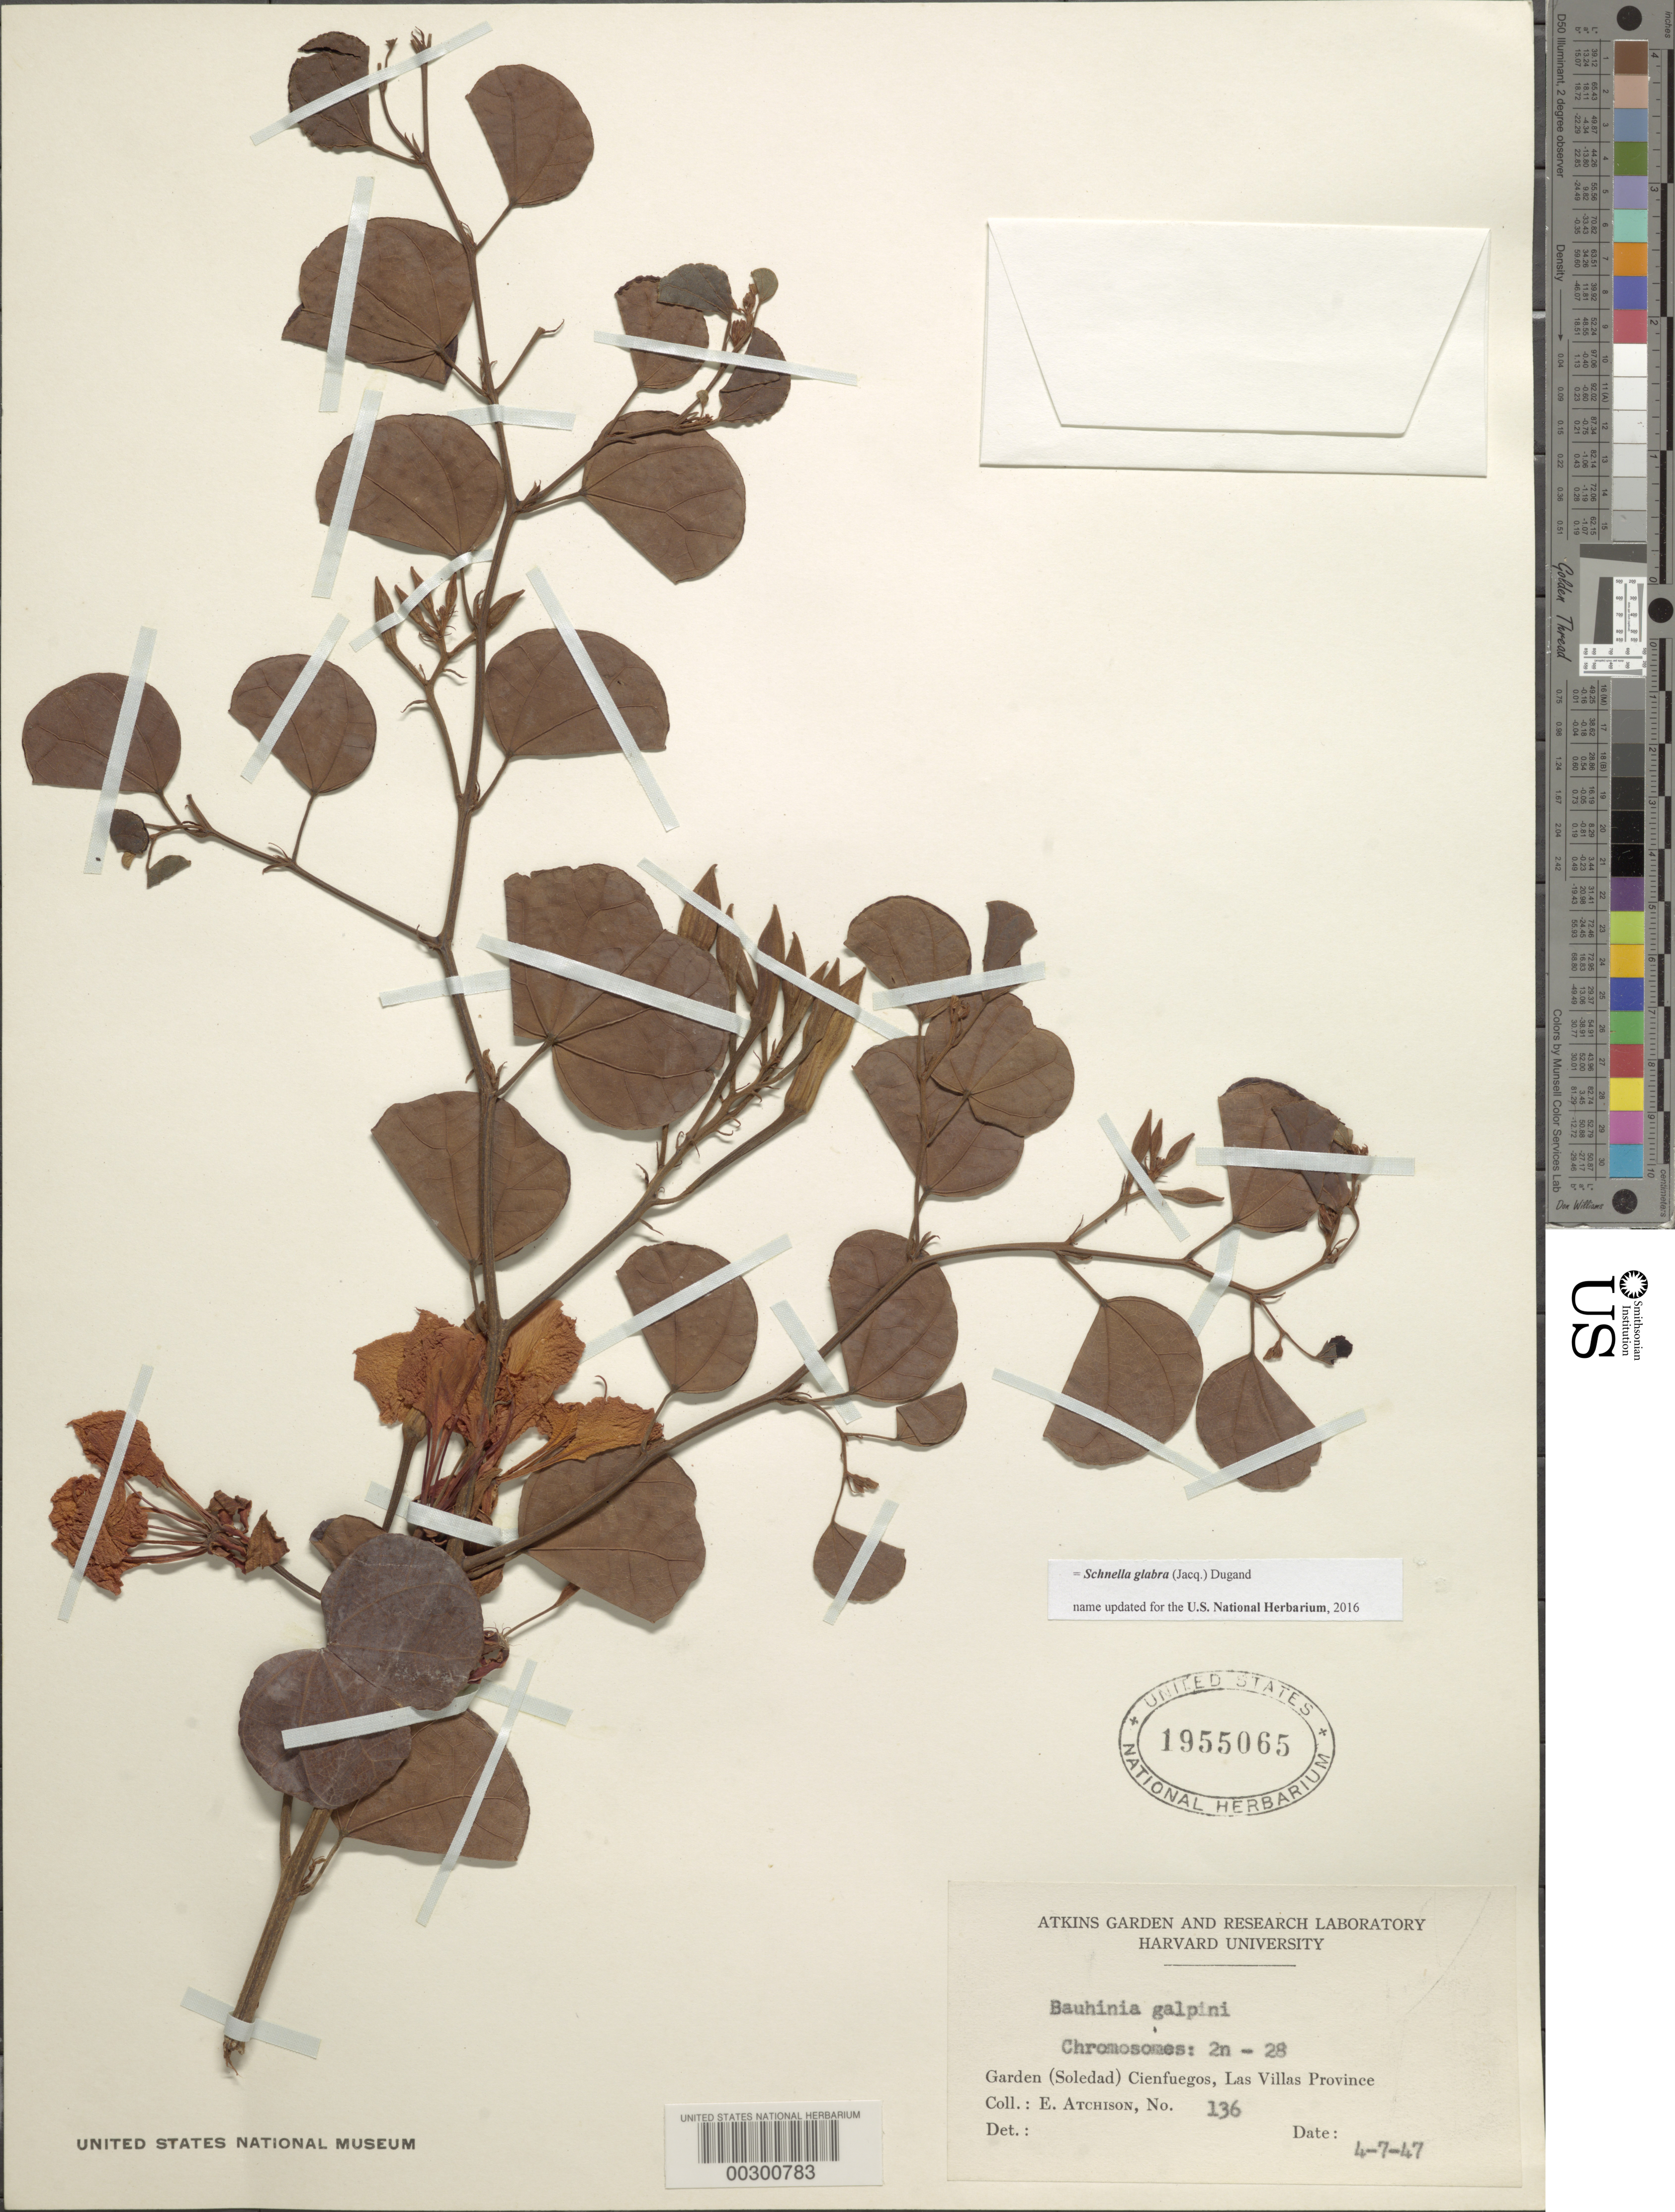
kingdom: Plantae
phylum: Tracheophyta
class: Magnoliopsida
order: Fabales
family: Fabaceae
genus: Schnella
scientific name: Schnella glabra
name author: (Jacq.) Dugand G.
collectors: E. Atchison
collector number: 136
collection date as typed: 07 Apr 1947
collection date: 1947-04-07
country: Cuba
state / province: Las Villas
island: Greater Antilles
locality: Garden (soledad) cienfuegos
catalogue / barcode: US 1955065